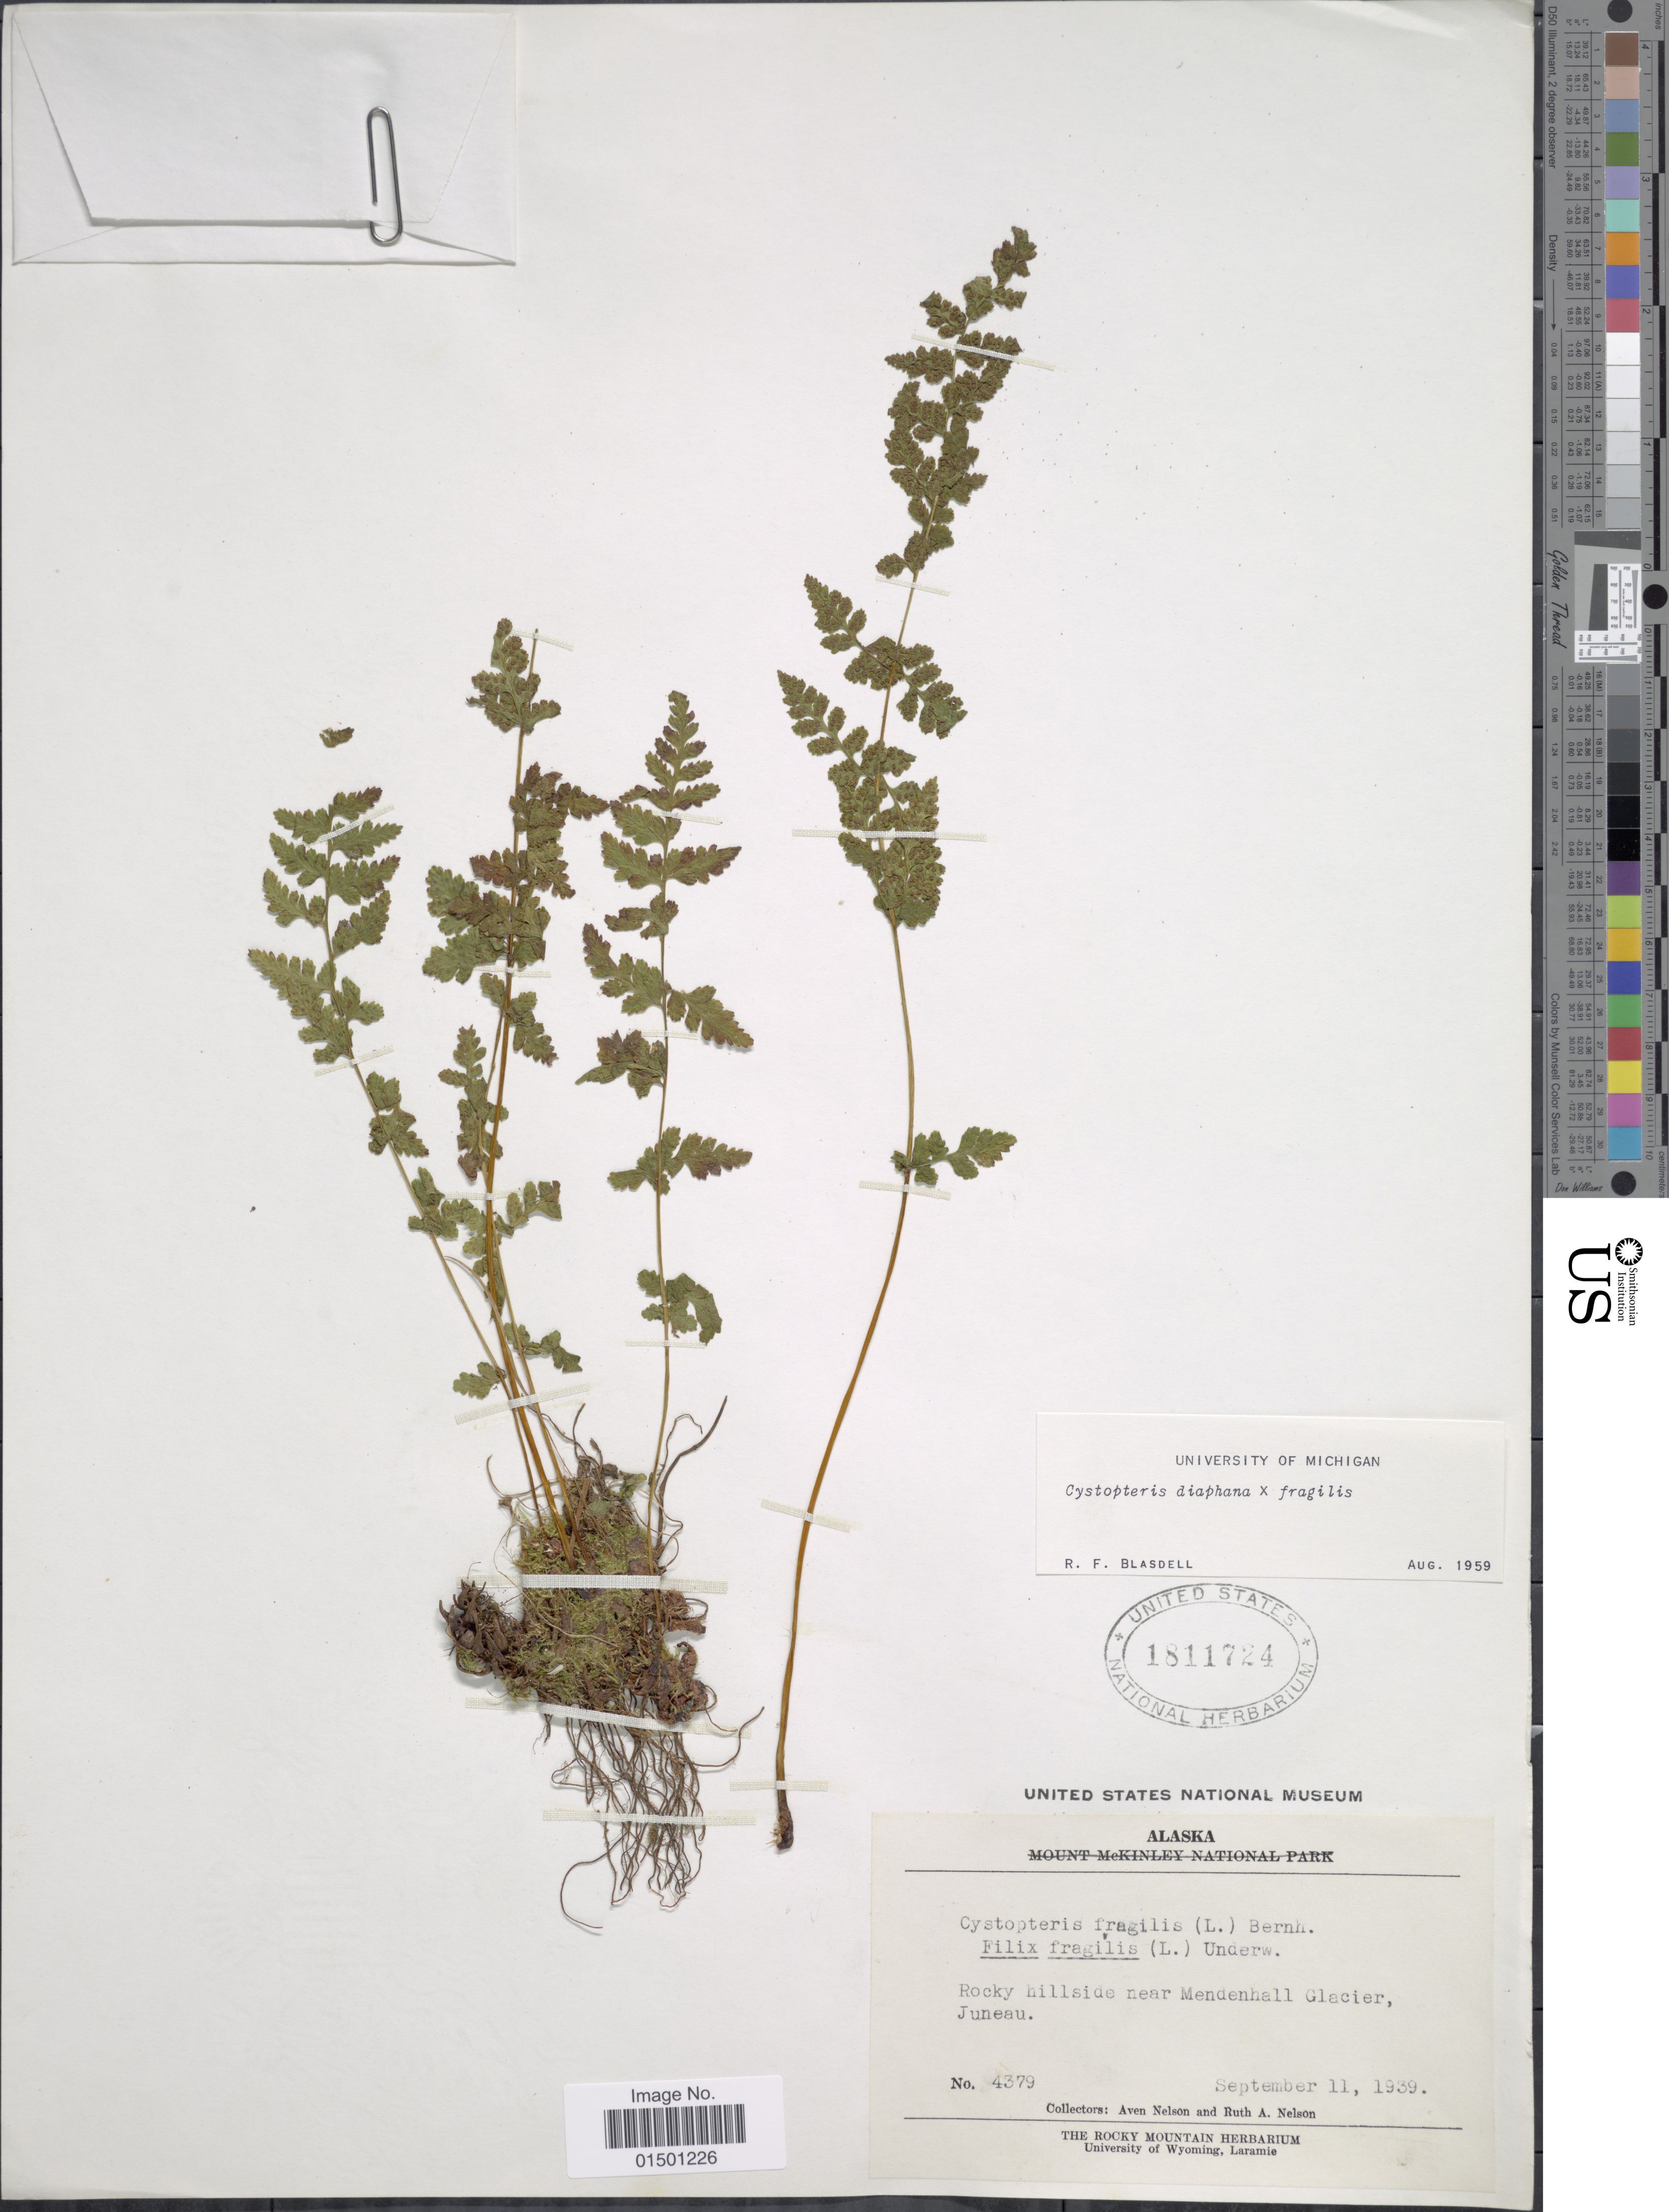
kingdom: Plantae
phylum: Tracheophyta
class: Polypodiopsida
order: Polypodiales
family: Cystopteridaceae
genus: Cystopteris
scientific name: Cystopteris diaphana x C. fragilis (L.) Bernh.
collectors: A. Nelson & R. A. Nelson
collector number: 4379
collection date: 1939-09-11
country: United States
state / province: Alaska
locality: Rocky hillside near Mendenhall Glacier, Juneau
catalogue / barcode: US 1811724